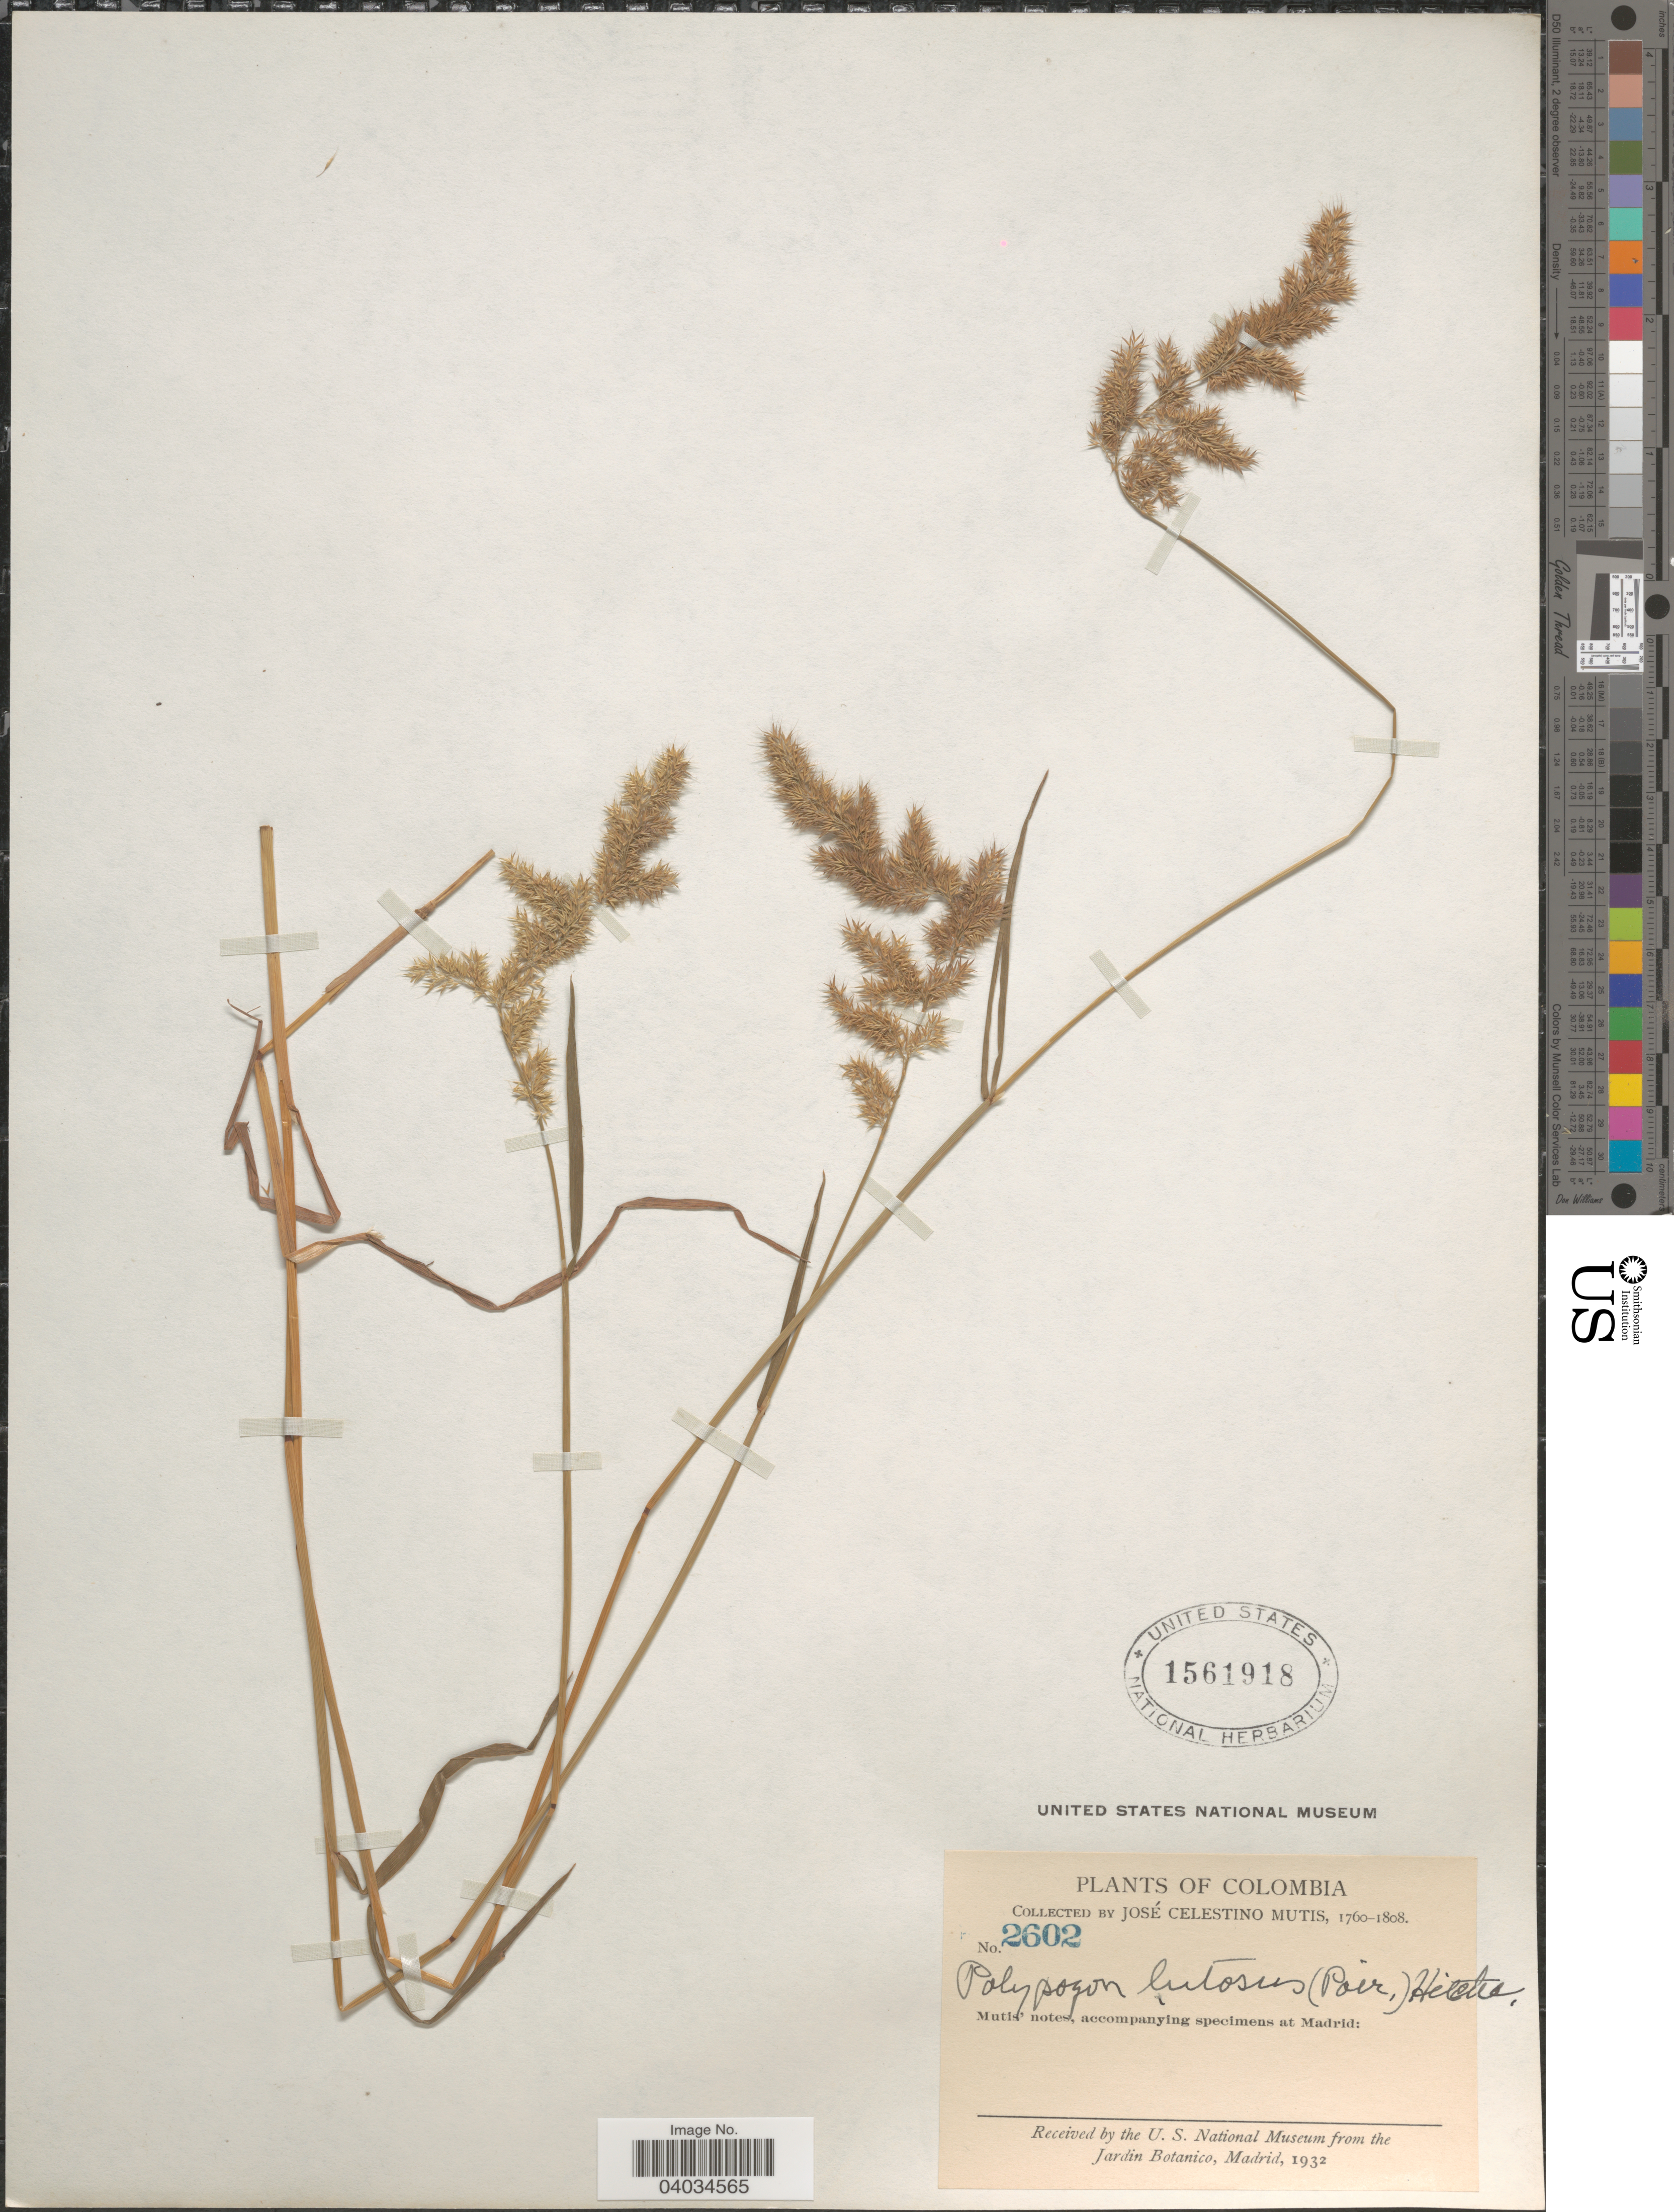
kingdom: Plantae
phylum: Tracheophyta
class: Liliopsida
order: Poales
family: Poaceae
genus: Polypogon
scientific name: Polypogon sp.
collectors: J. C. B. Mutis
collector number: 2602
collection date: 1760/1808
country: Colombia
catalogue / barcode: US 1561918